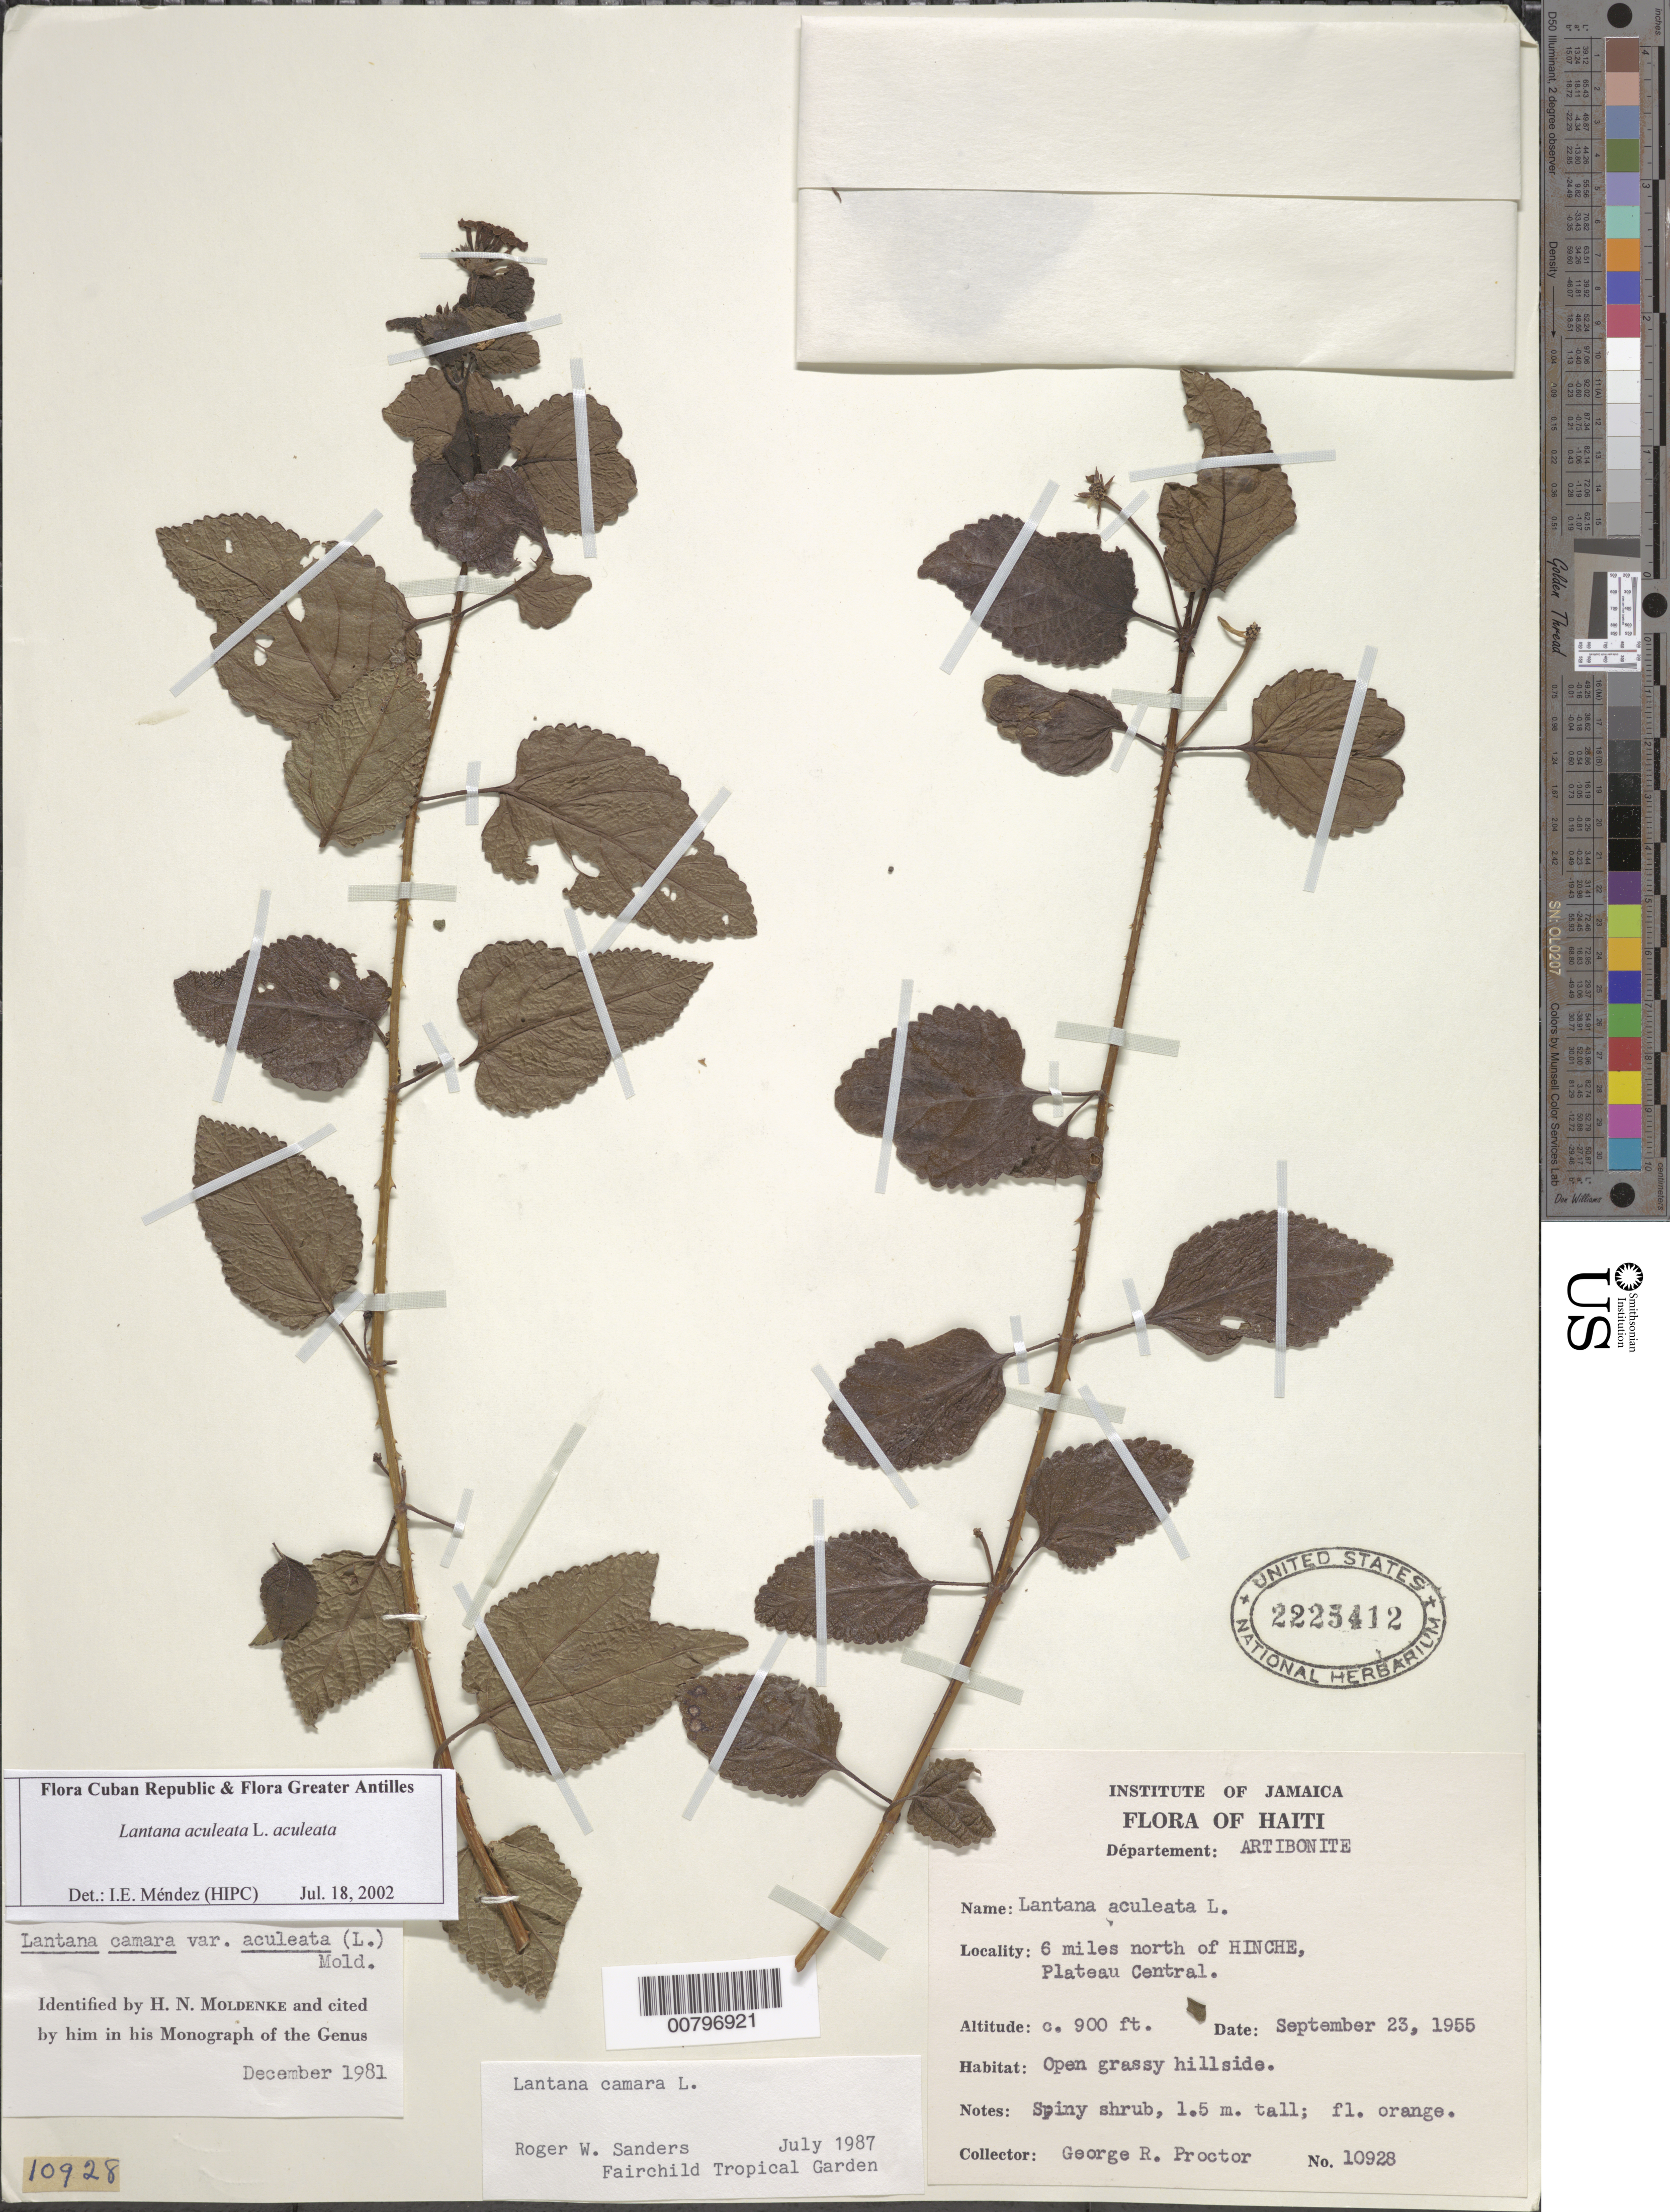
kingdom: Plantae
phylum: Tracheophyta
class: Magnoliopsida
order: Lamiales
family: Verbenaceae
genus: Lantana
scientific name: Lantana alainii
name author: Moldenke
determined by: Moldenke, H. N.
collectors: A. H. Liogier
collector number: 16652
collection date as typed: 04 Nov 1969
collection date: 1969-11-04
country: Dominican Republic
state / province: Pedernales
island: Hispaniola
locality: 3 km from Cabo Rojo. On road to Mercedes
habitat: On dogtooth limestone in open thickets on road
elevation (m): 0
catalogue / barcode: US 2801656